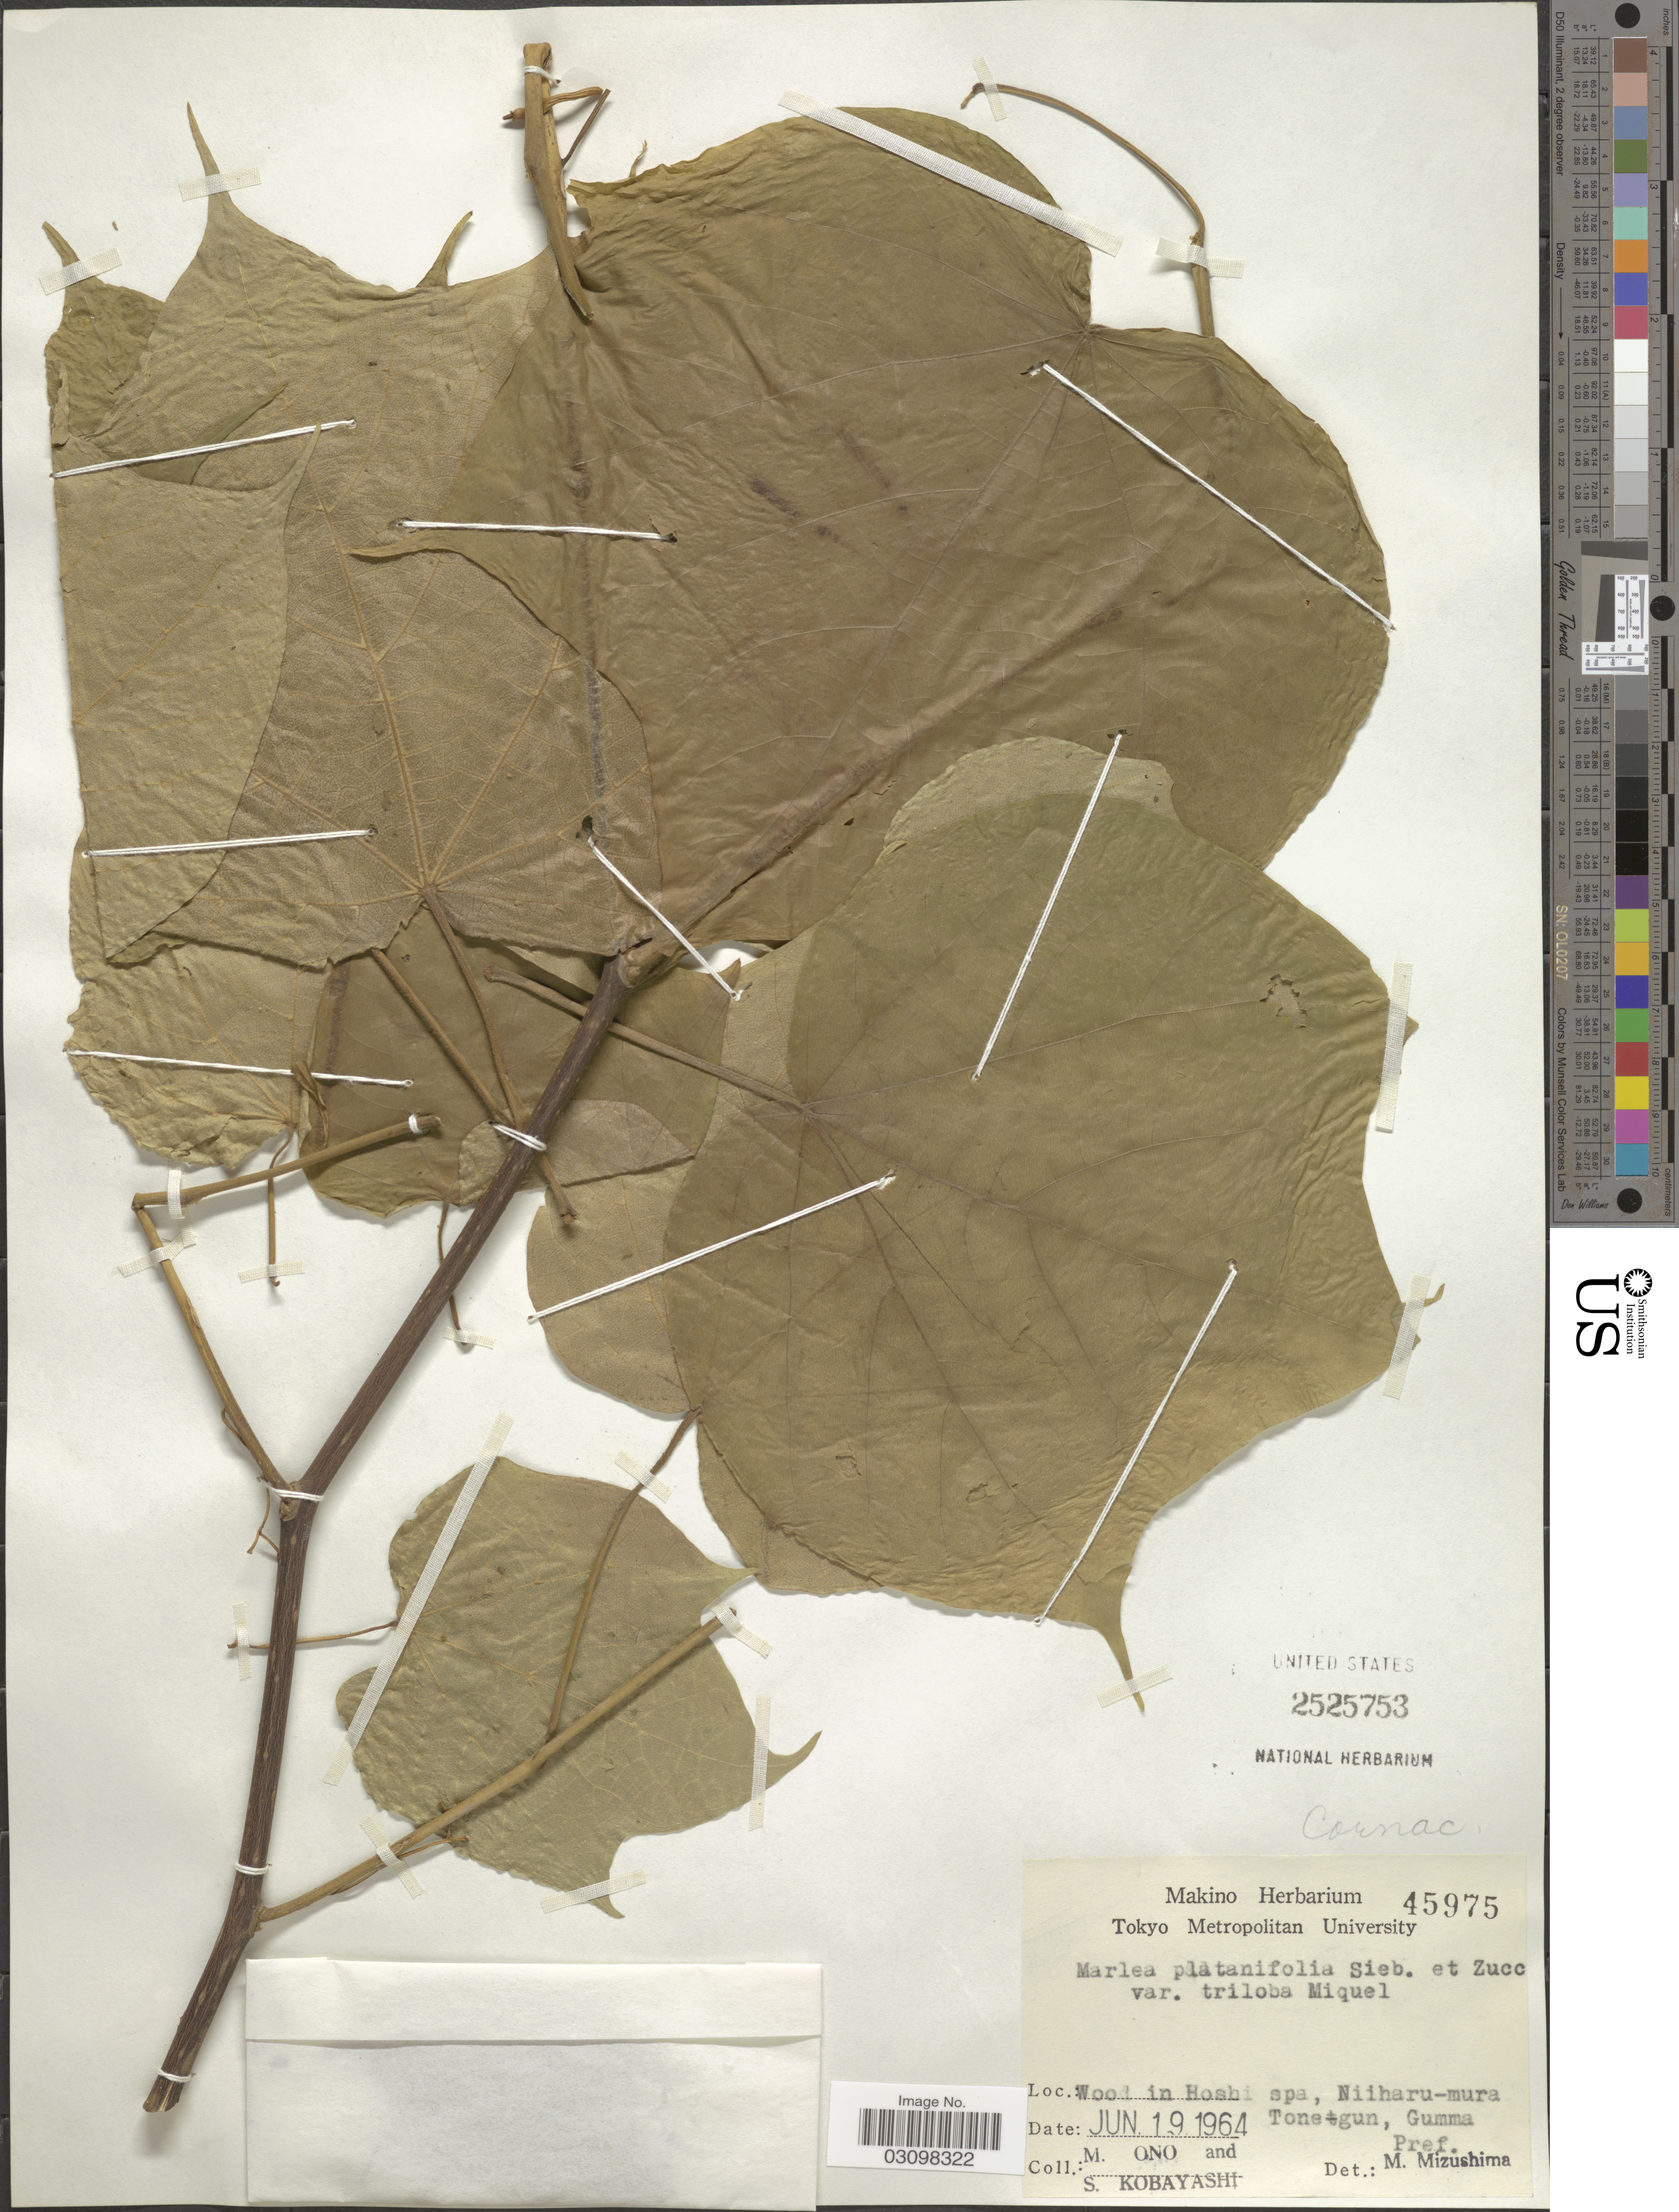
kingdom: Plantae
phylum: Tracheophyta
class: Magnoliopsida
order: Cornales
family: Cornaceae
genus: Alangium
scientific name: Alangium platanifolium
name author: (Siebold & Zucc.) Harms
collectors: M. Ono & S. Kobayashi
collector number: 45975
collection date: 1964-06-19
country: Japan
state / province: Tokyo, Federal City of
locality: Wood in Hoshi spa, Niiharu-mura Tone-gun, Gumma Pref.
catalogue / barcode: US 2525753